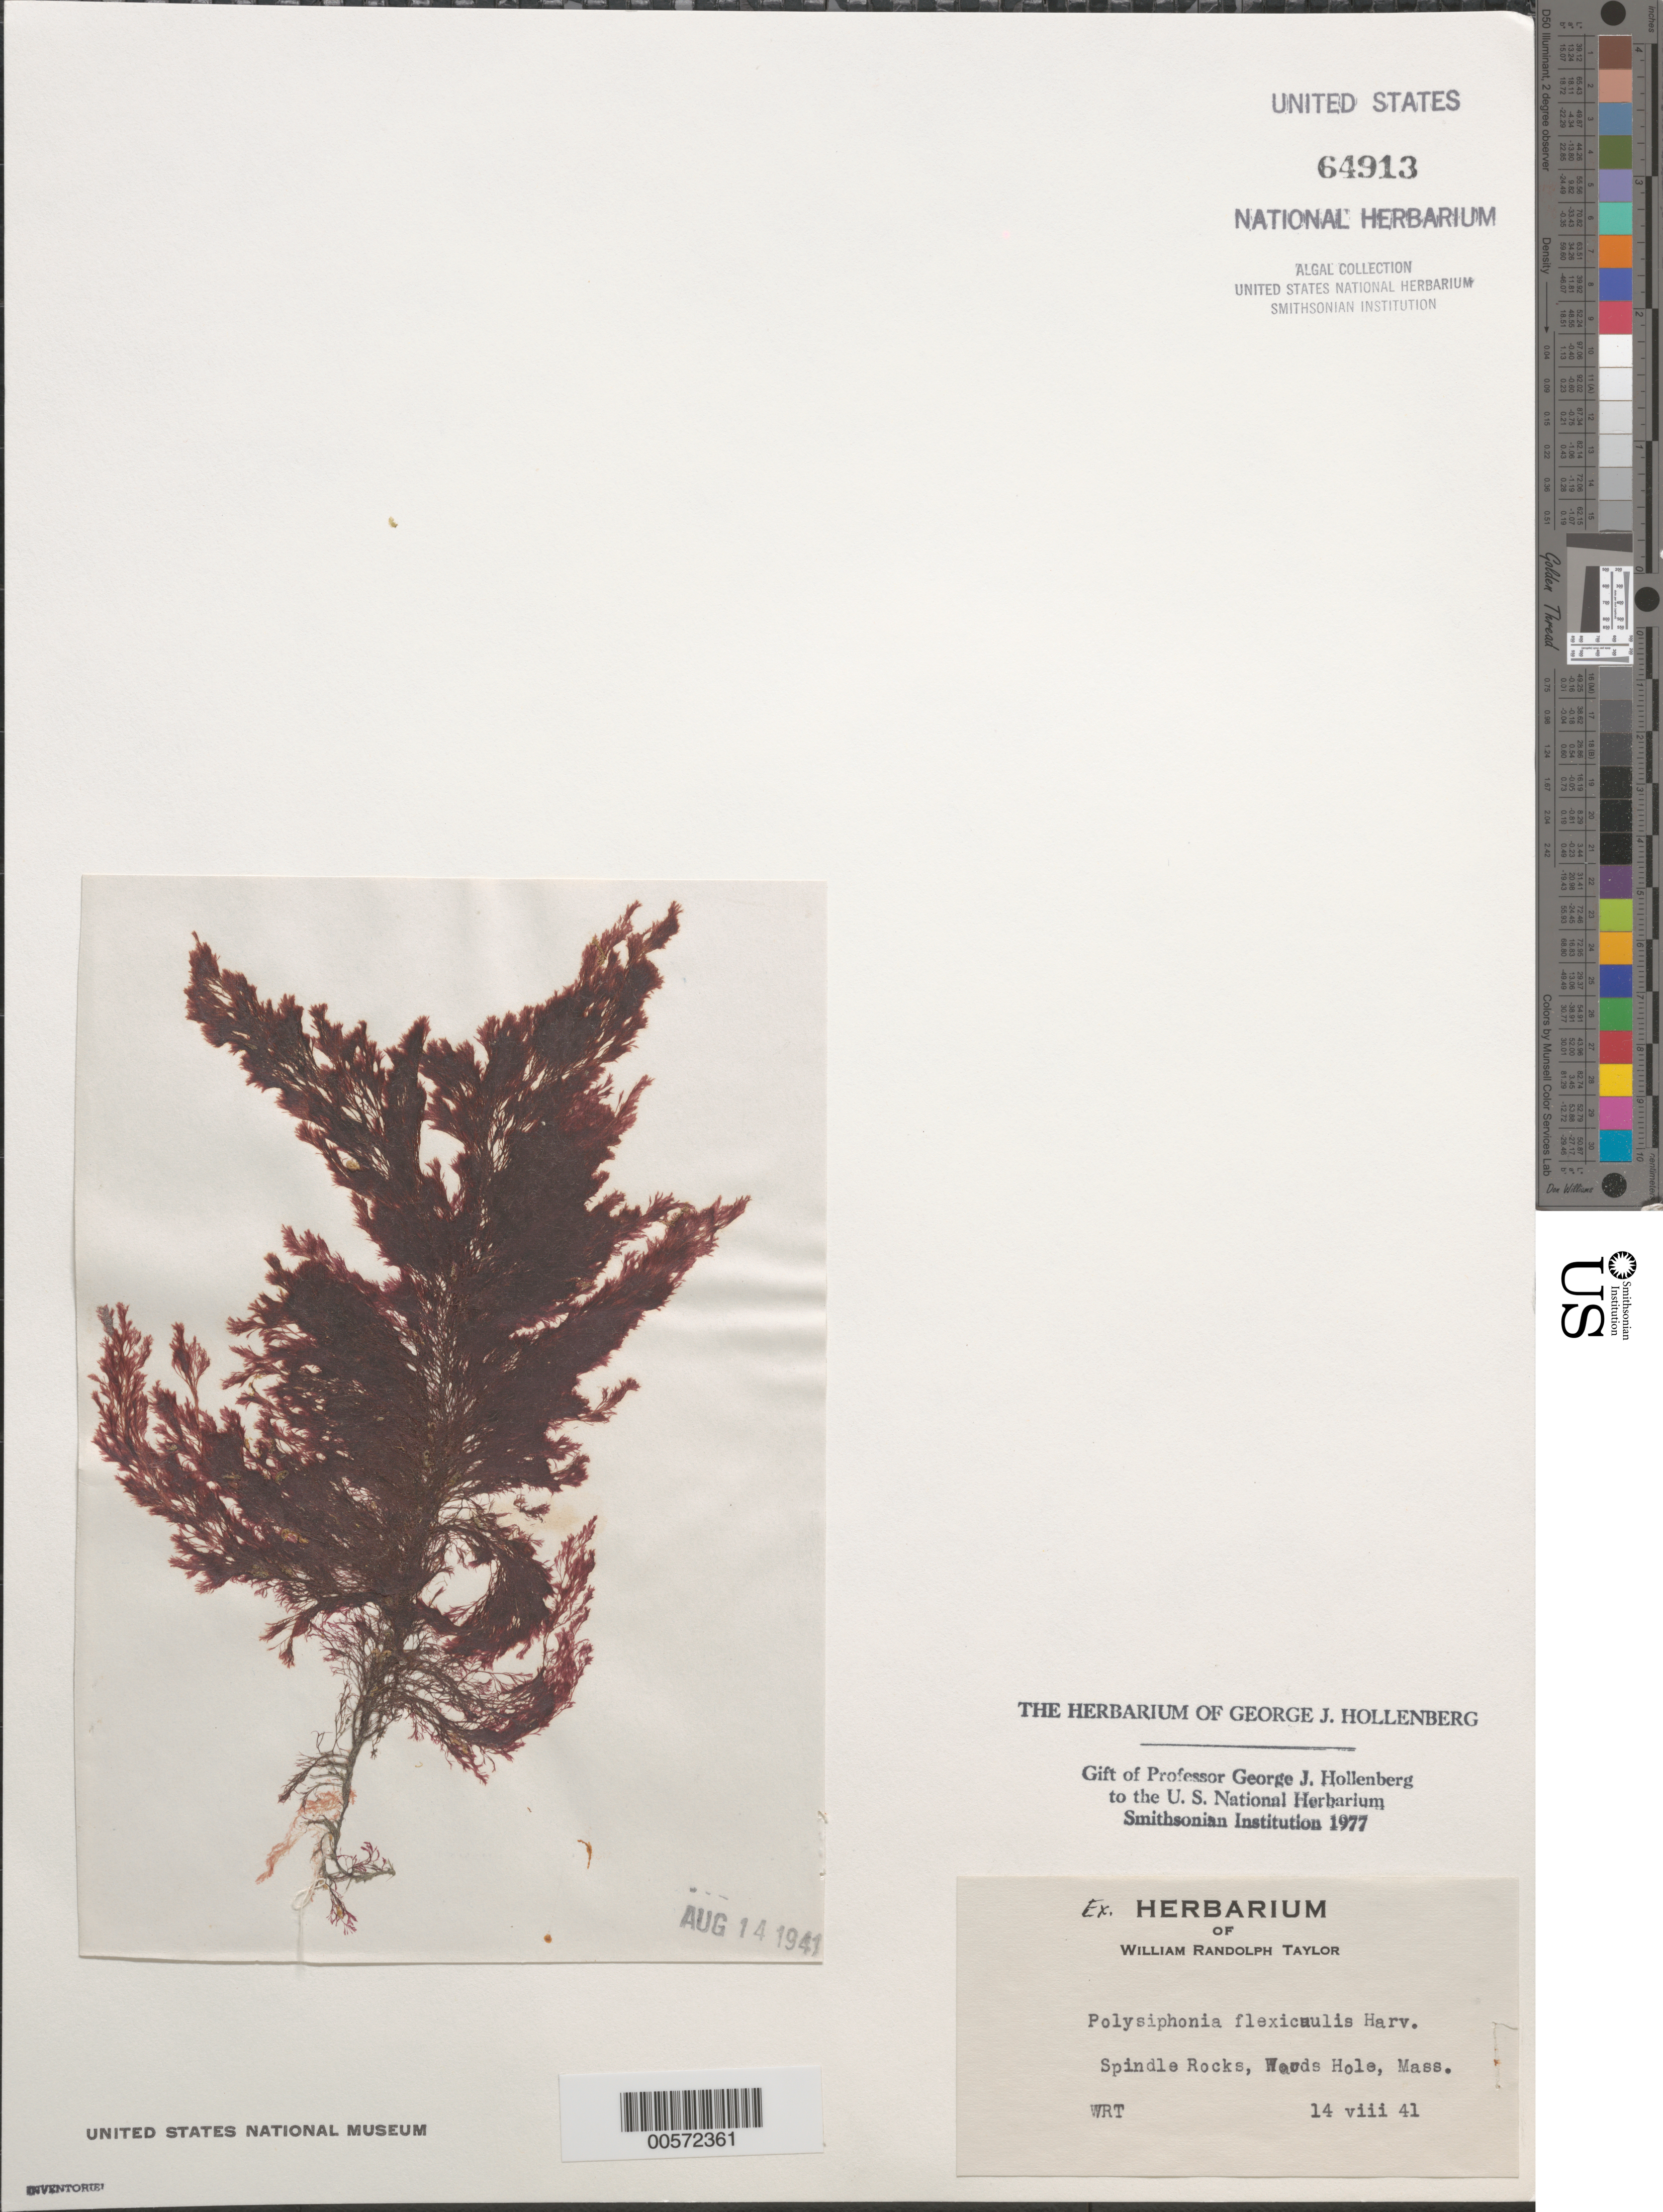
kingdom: Plantae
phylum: Rhodophyta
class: Florideophyceae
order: Ceramiales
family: Rhodomelaceae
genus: Leptosiphonia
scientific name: Leptosiphonia flexicaulis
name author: (Harv.) Savoie & G.W. Saunders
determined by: Algae name updating Project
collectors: W. R. Taylor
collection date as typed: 14 Aug 1941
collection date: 1941-08-14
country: United States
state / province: Massachusetts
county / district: Barnstable County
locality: Woods Hole, Spindle Rocks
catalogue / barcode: US 64913